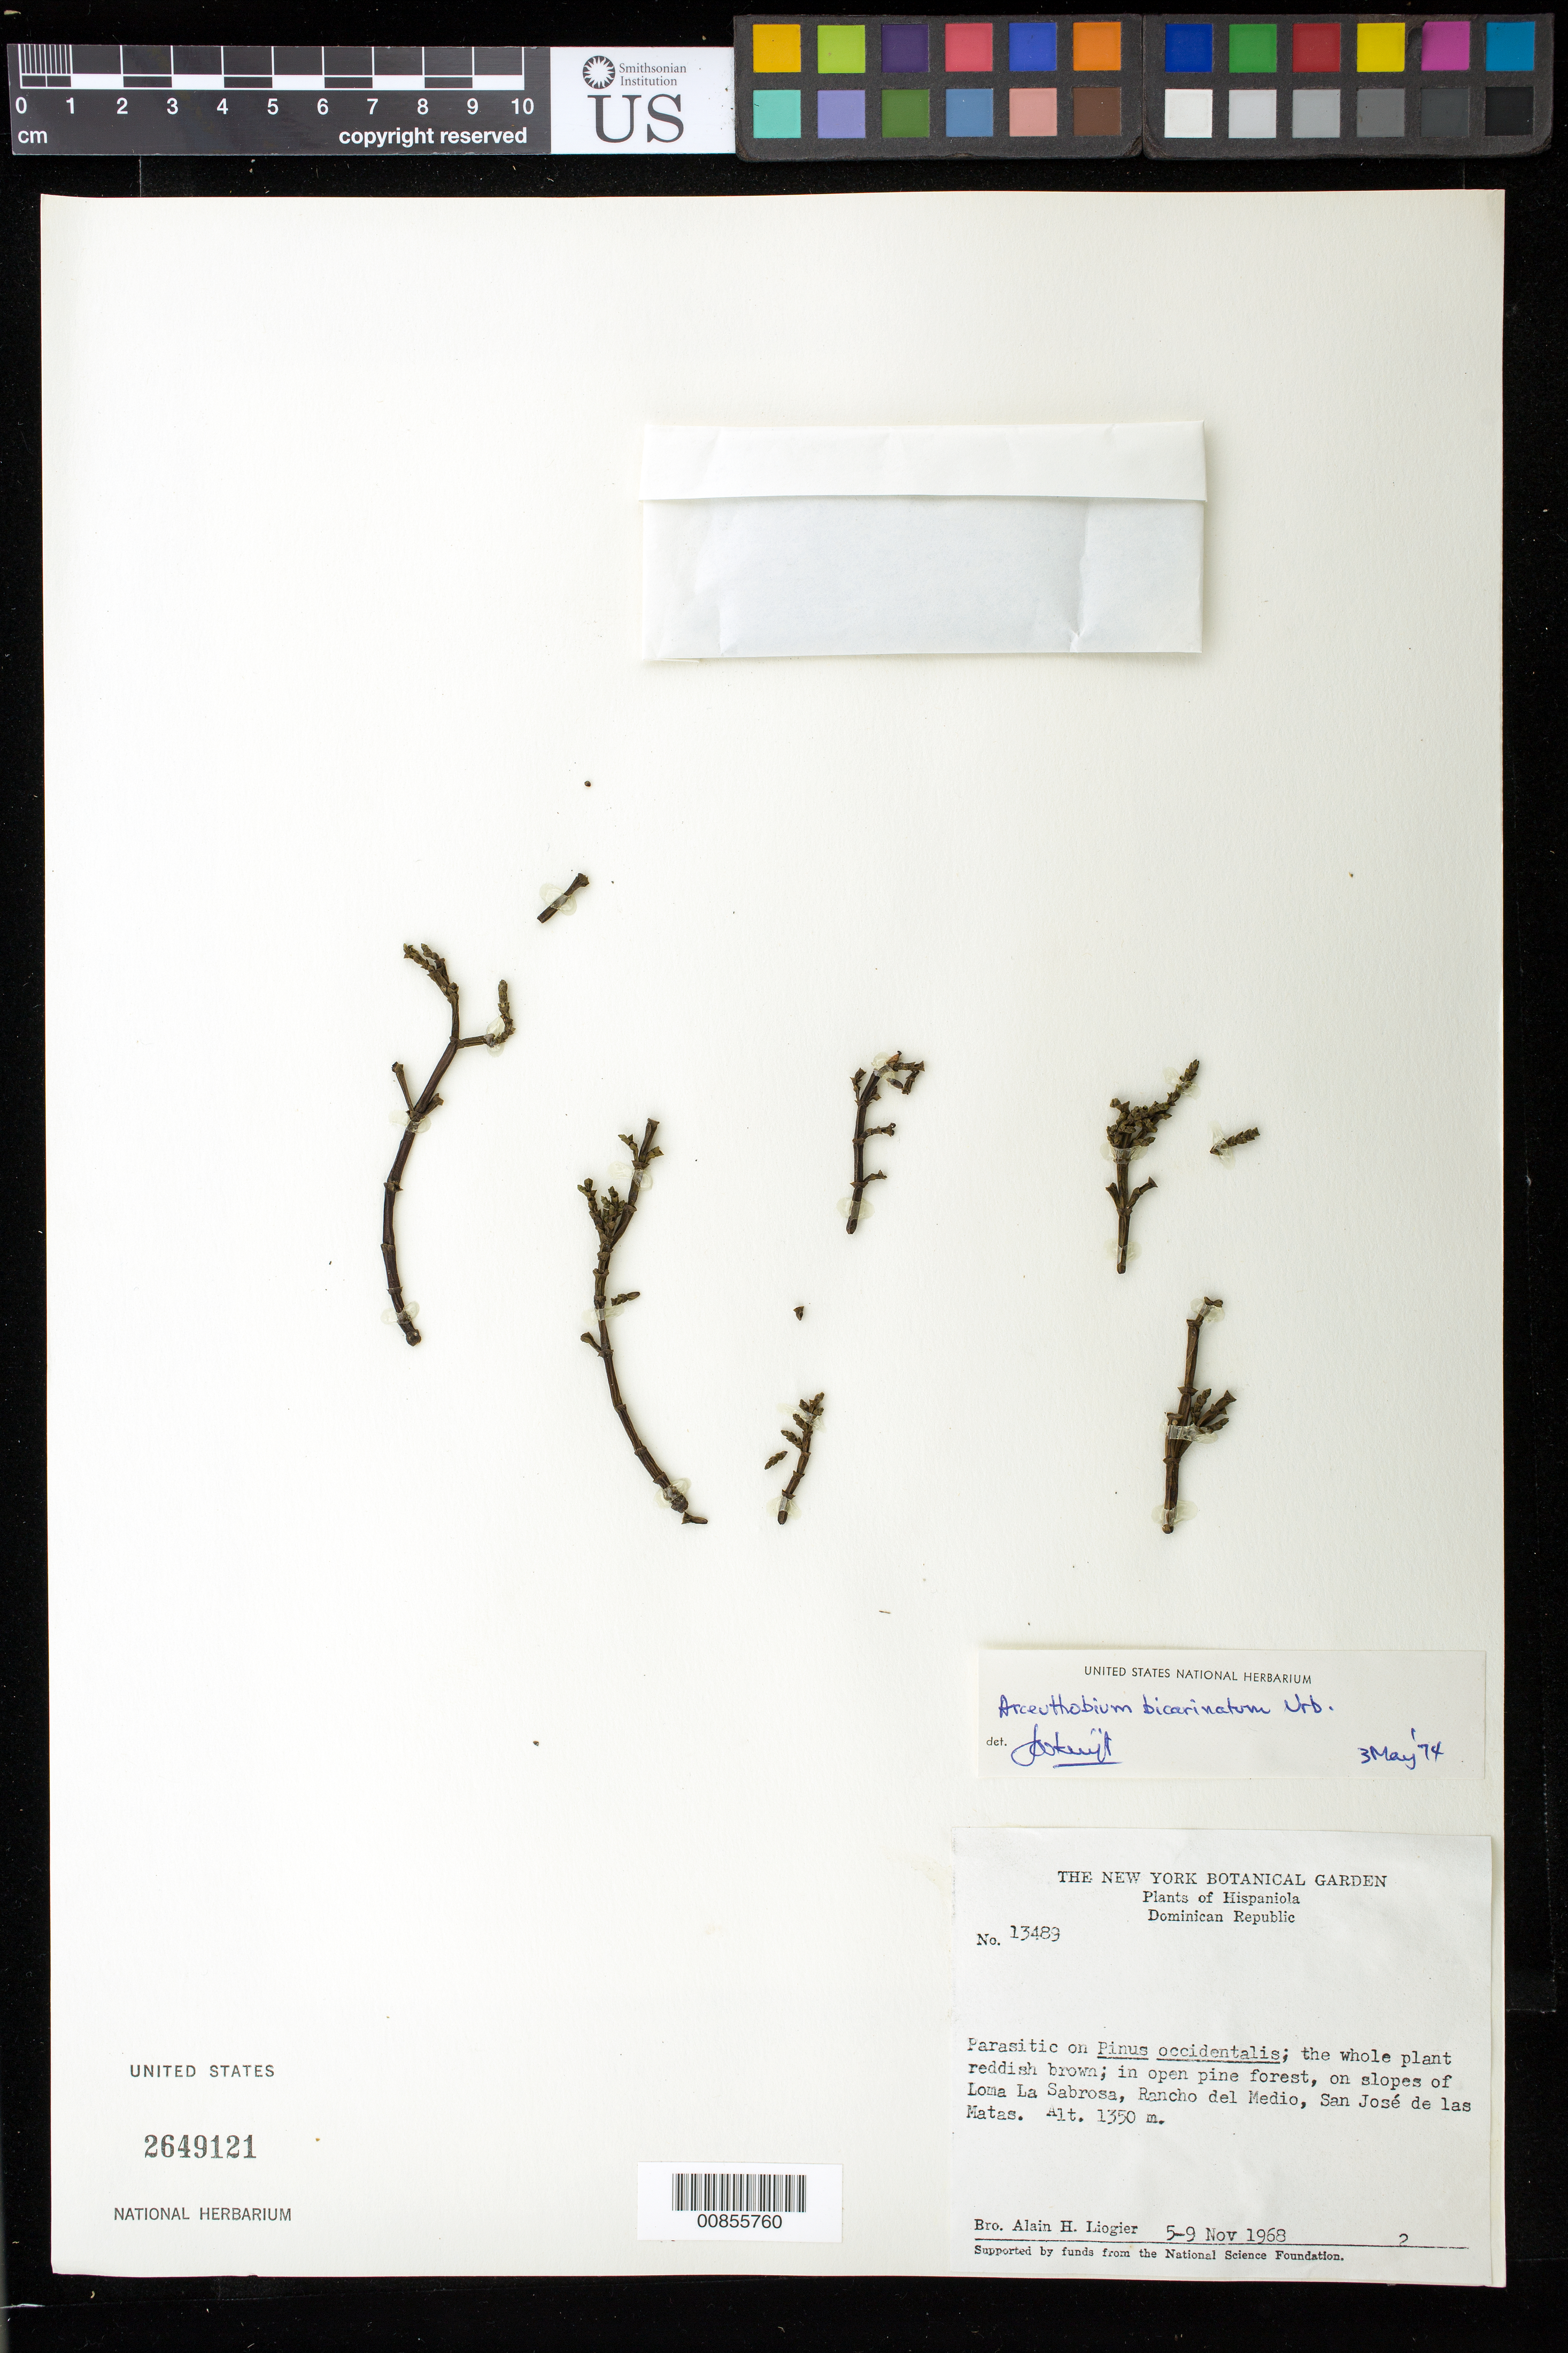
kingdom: Plantae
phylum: Tracheophyta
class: Magnoliopsida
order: Santalales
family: Viscaceae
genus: Arceuthobium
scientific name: Arceuthobium bicarinatum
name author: Urb.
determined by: Kuijt, Job, (CANADA)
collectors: A. H. Liogier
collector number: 13489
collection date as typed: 05 Nov 1968 to 09 Nov 1968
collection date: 1968-11-05/1968-11-09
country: Dominican Republic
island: Hispaniola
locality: On slopes of Loma La Sabrosa, Rancho del Medio, San José de las Matas.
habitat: On Pinus occidentalis. In open pine forest.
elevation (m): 1350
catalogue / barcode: US 2649121